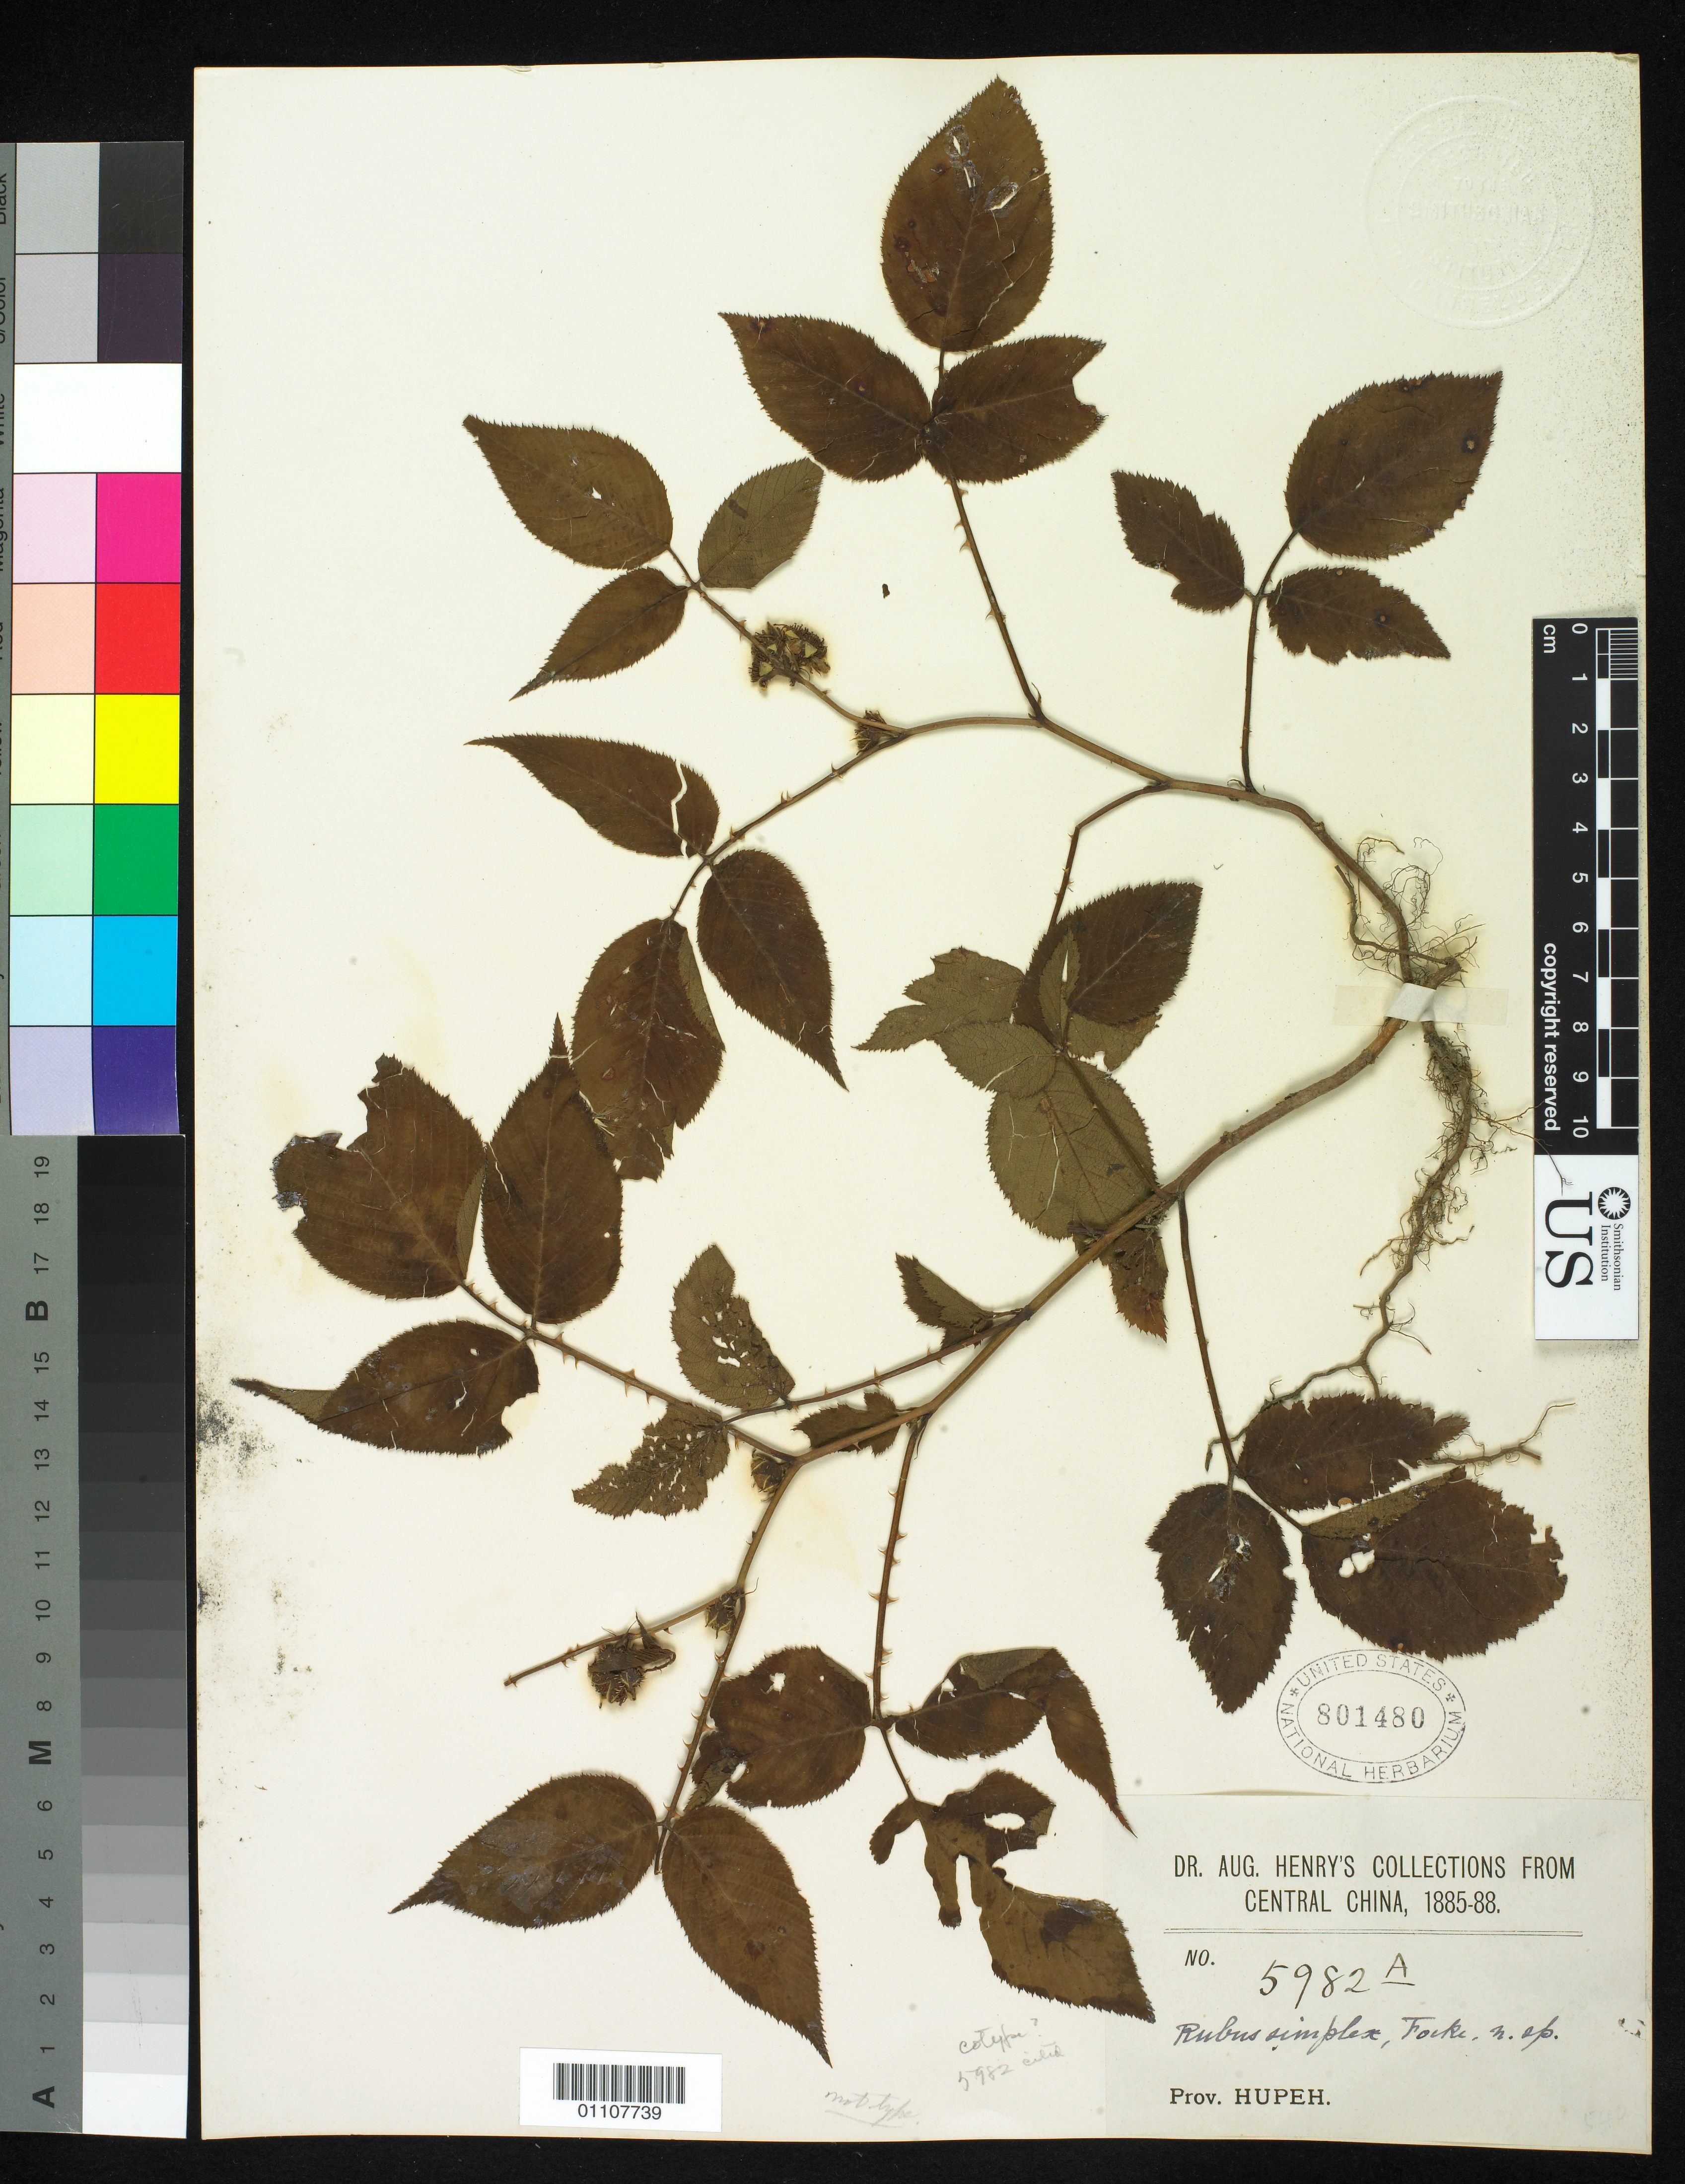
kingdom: Plantae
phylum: Tracheophyta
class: Magnoliopsida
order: Rosales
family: Rosaceae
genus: Rubus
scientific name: Rubus simplex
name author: Focke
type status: Possible Syntype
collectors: A. Henry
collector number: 5982 A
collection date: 1885/1888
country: China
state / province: Hubei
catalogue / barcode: US 801480